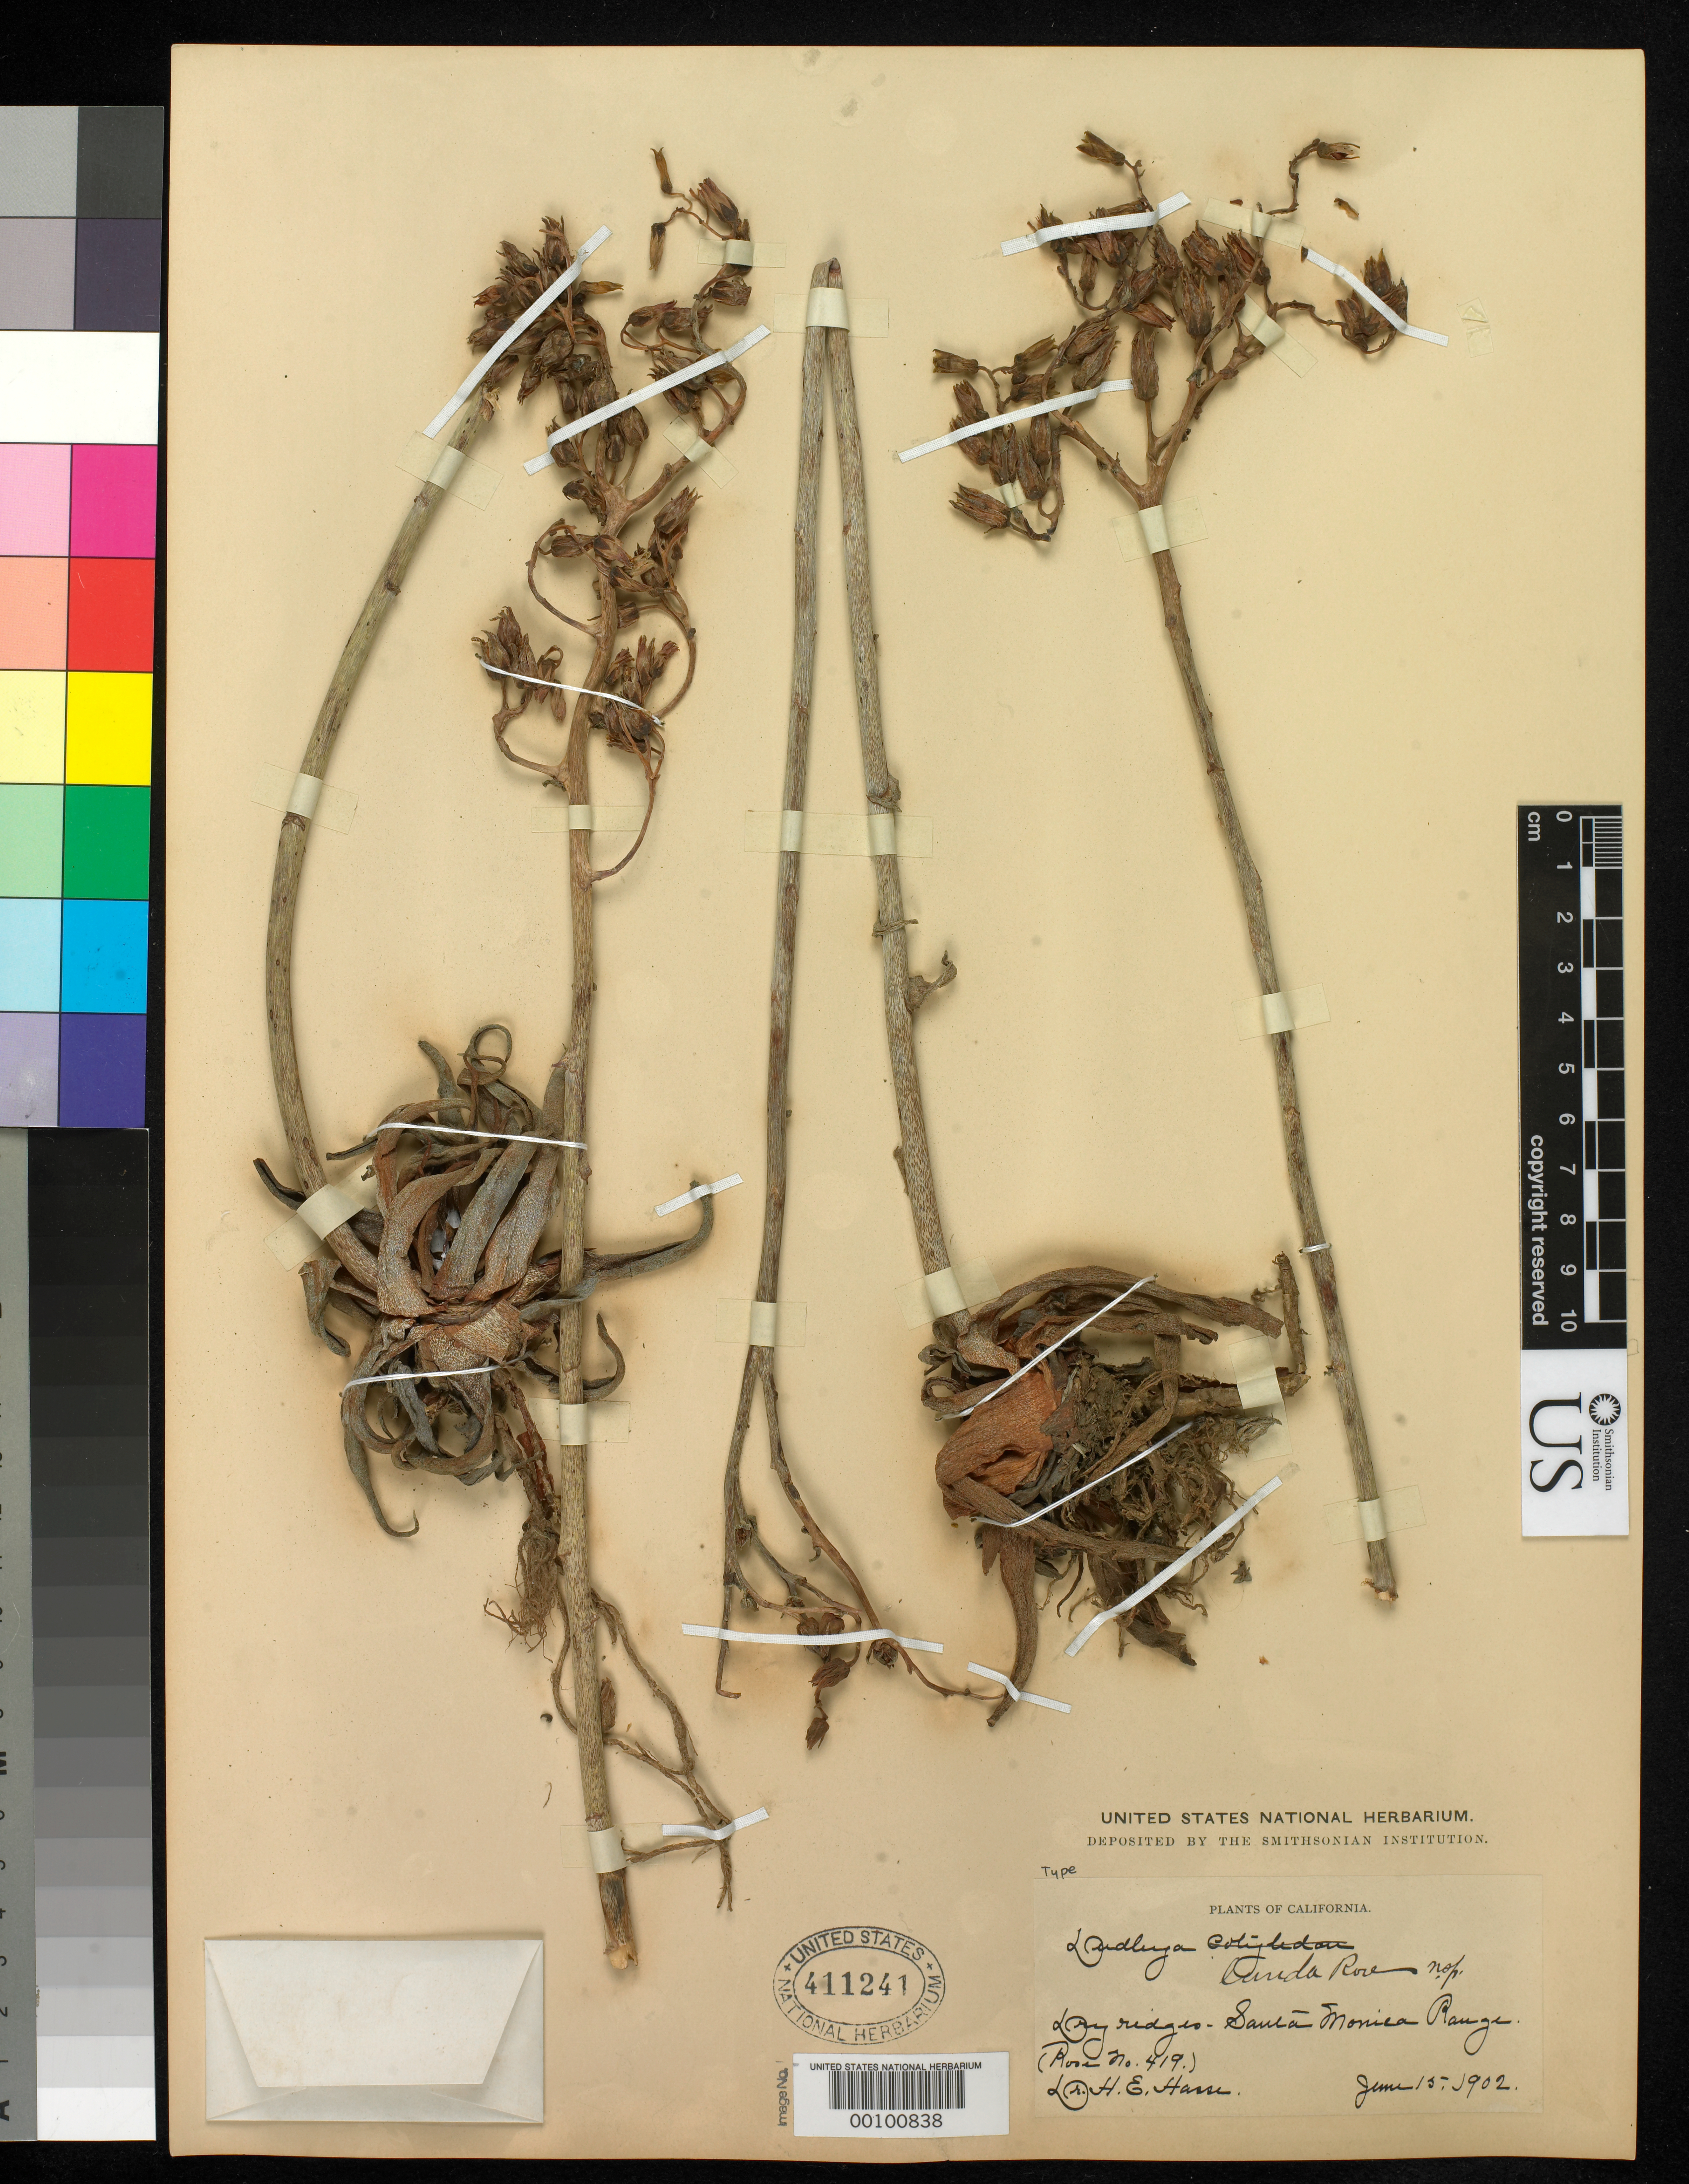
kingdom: Plantae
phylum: Tracheophyta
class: Magnoliopsida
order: Saxifragales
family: Crassulaceae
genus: Dudleya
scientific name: Dudleya lurida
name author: Rose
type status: Holotype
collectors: H. E. Hasse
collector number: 419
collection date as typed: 15 Jun 1902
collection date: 1902-06-15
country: United States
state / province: California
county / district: Los Angeles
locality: Santa Monica Range.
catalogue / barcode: US 411241